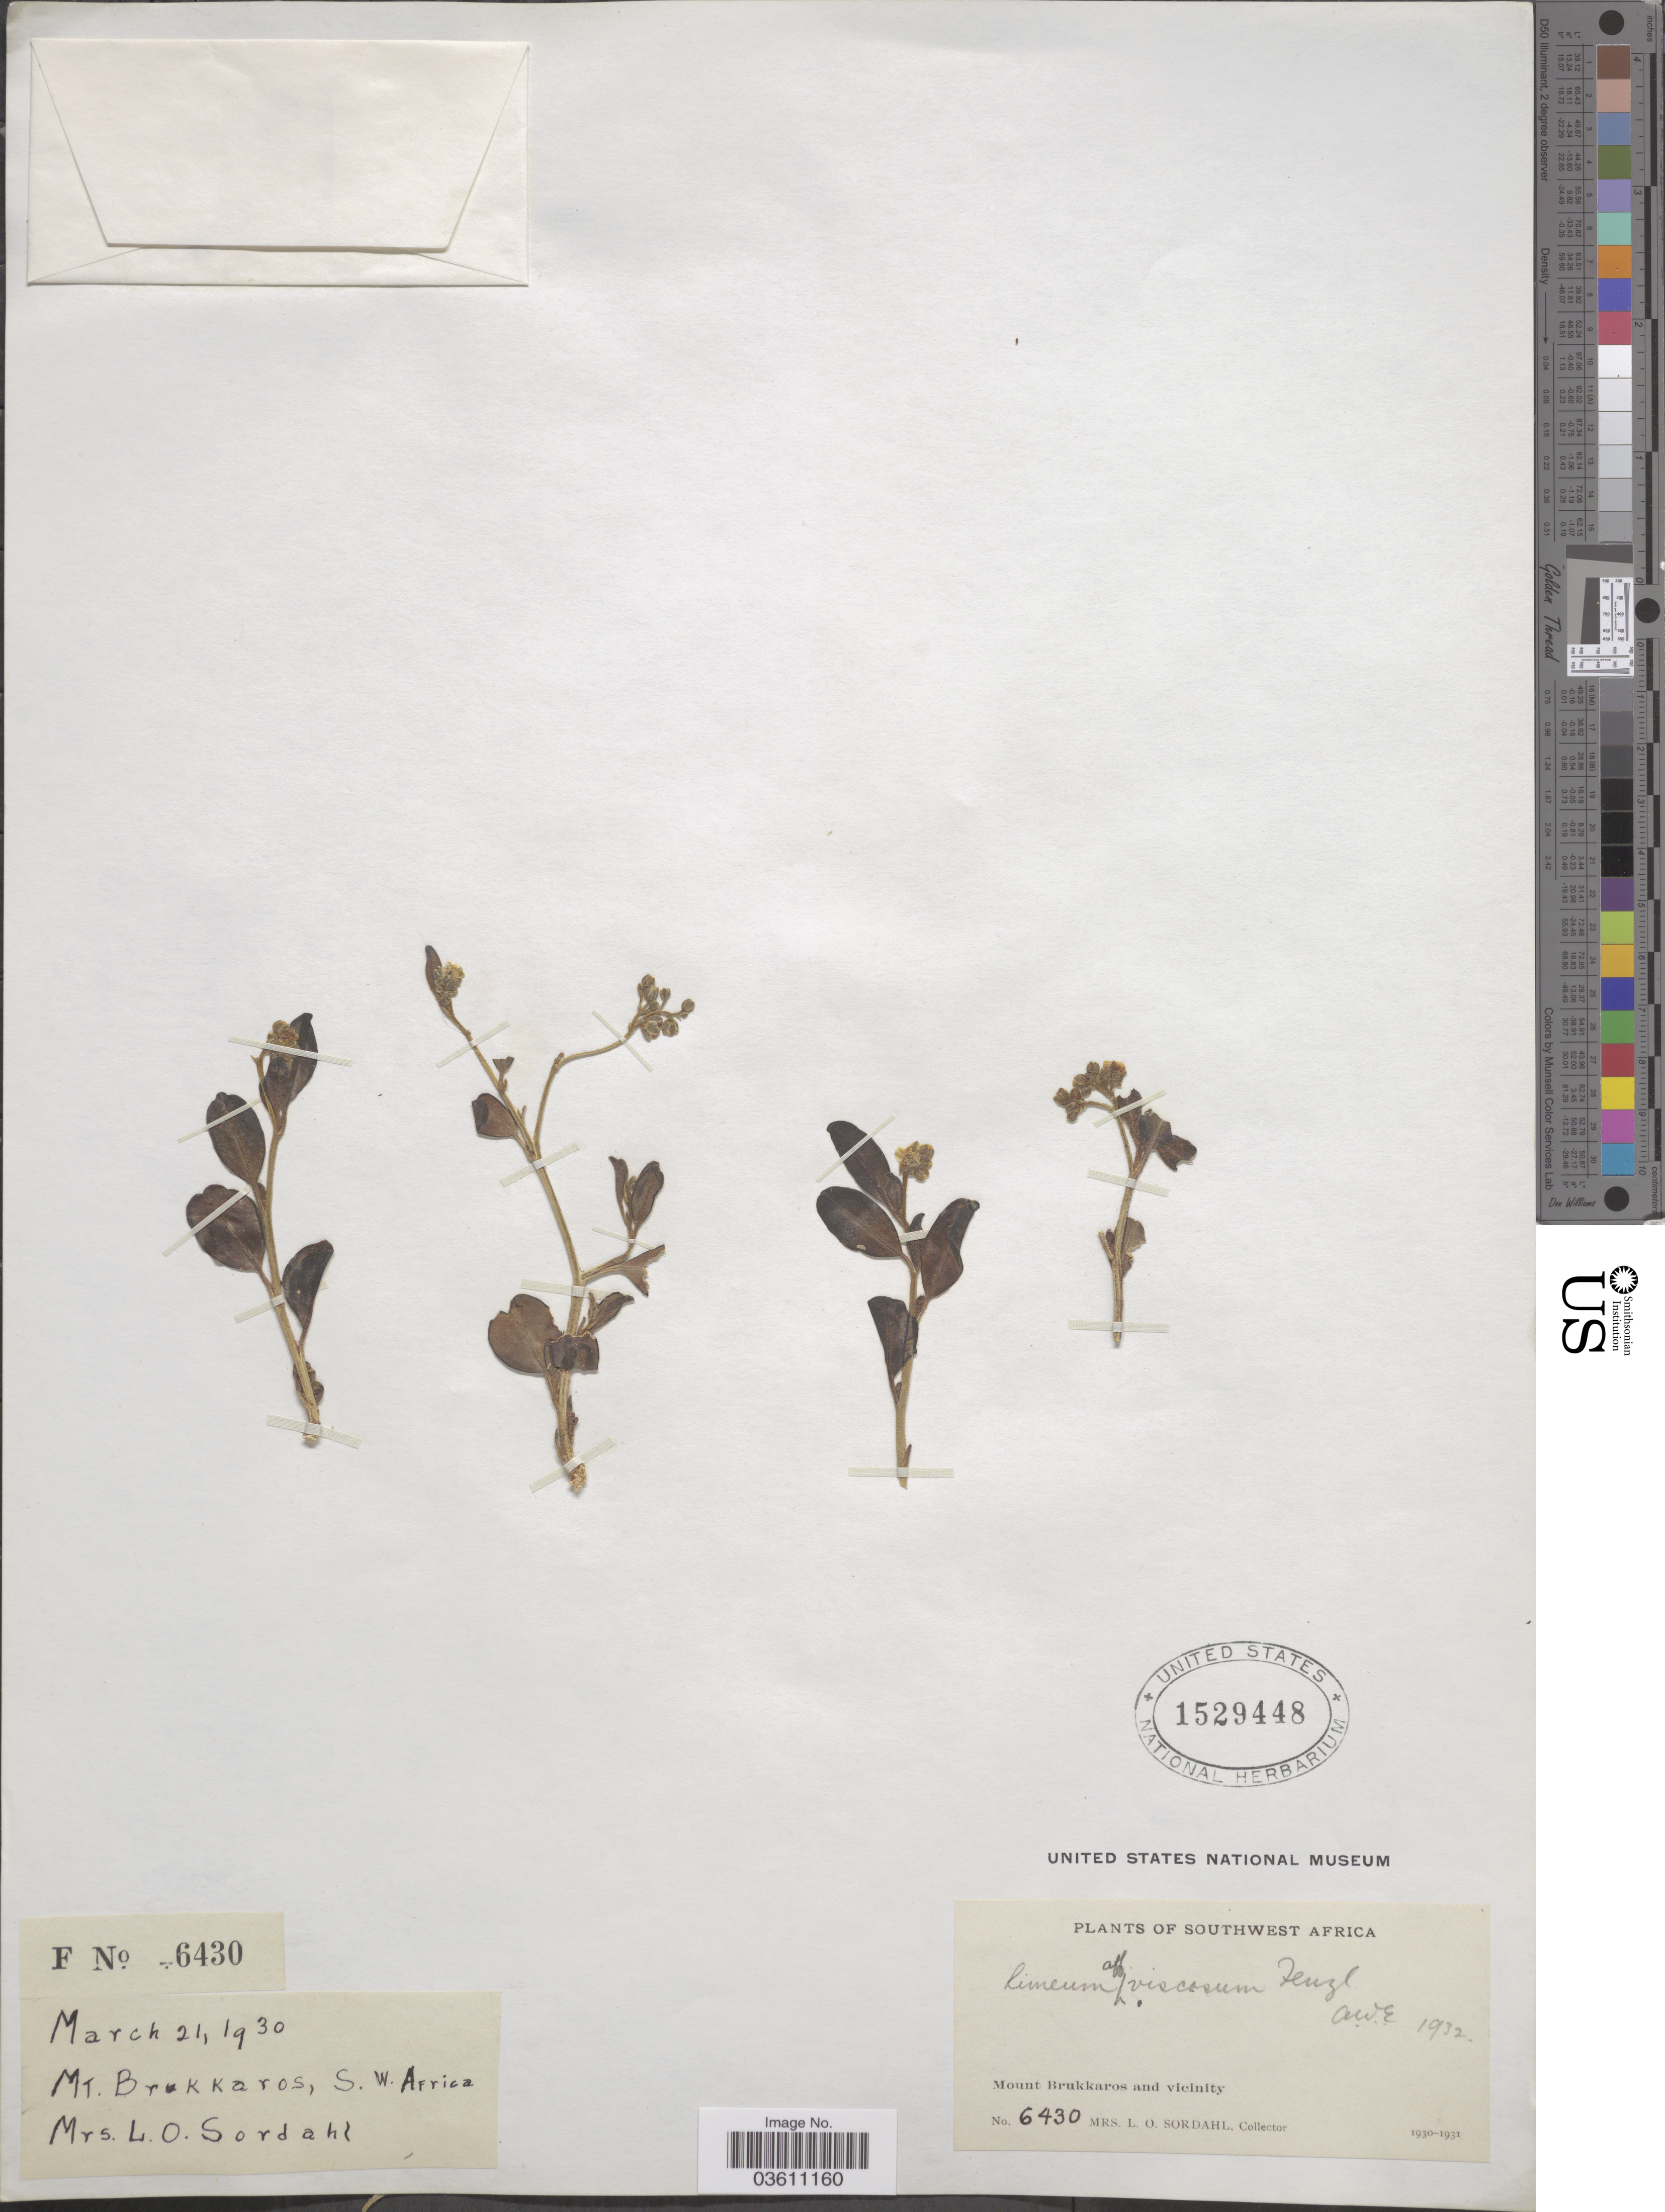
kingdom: Plantae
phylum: Tracheophyta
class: Magnoliopsida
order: Caryophyllales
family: Limeaceae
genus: Limeum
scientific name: Limeum viscosum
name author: Fenzl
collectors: L. Sordahl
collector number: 6430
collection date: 1930-03-21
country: Namibia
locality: Southwest Africa. Mt. Brukkaros. Mount Brukkaros and vicinity.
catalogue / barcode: US 1529448